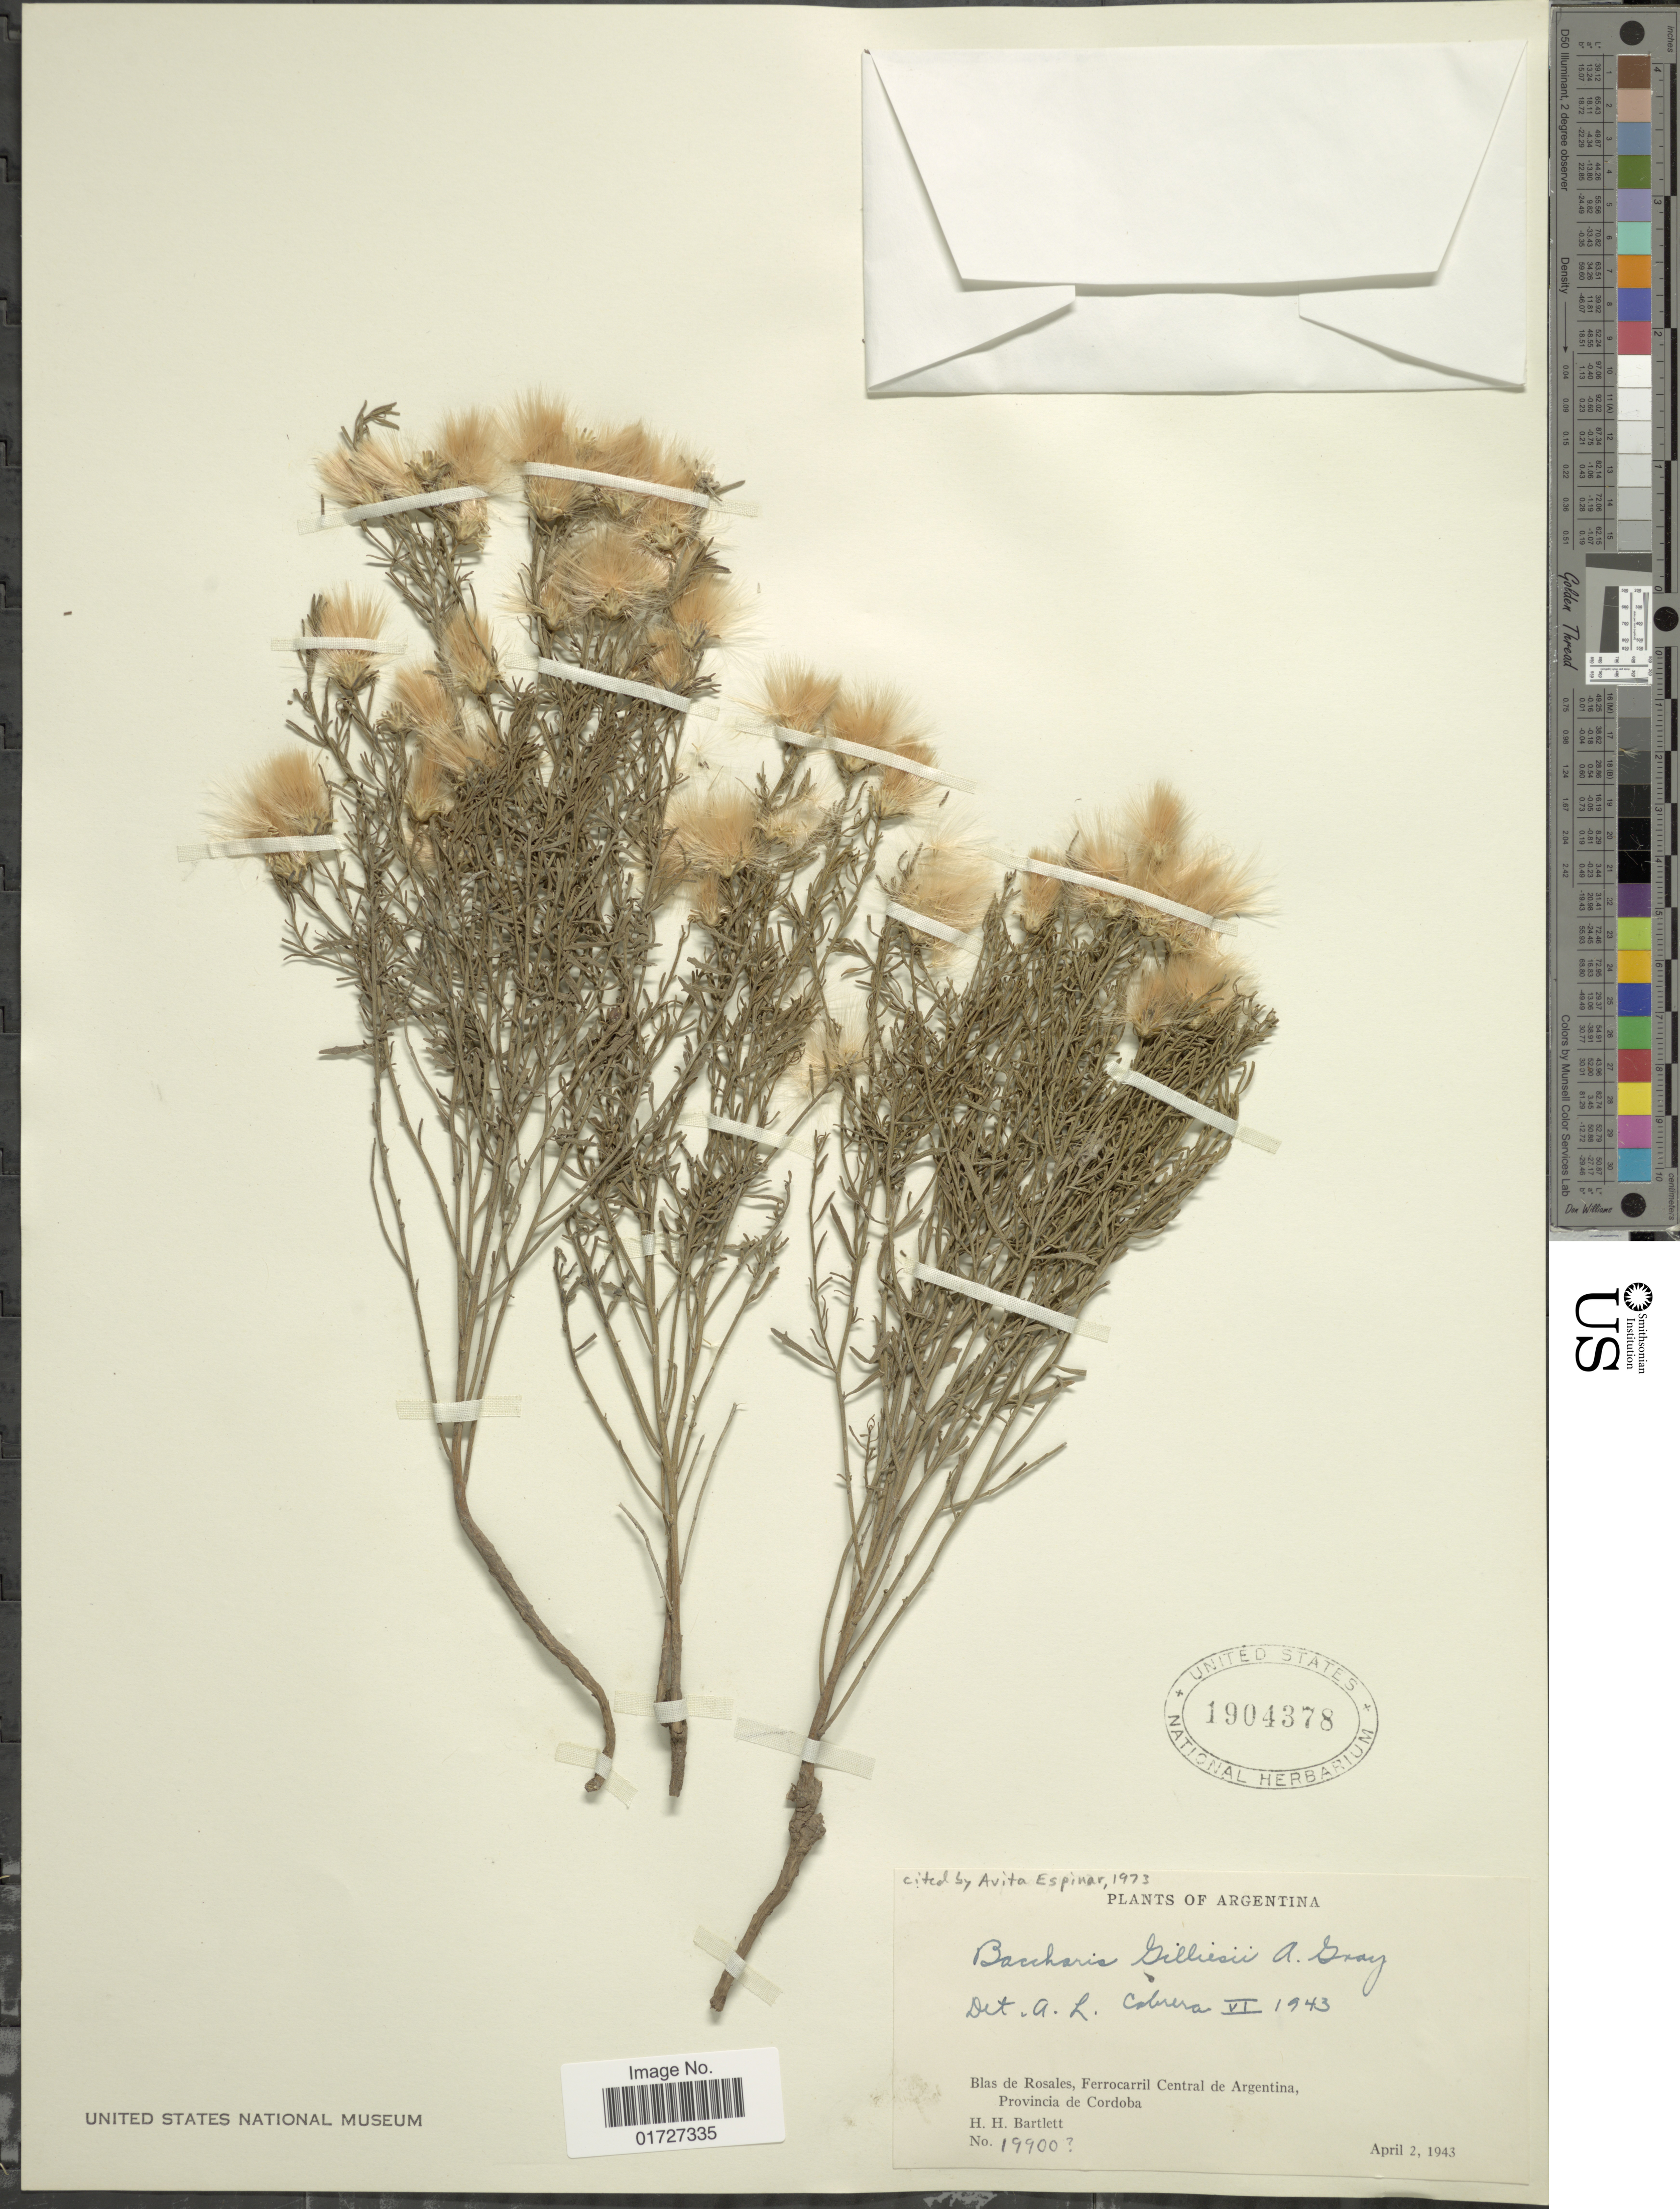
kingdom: Plantae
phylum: Tracheophyta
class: Magnoliopsida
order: Asterales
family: Asteraceae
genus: Baccharis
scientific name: Baccharis gilliesii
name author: A. Gray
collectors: H. H. Bartlett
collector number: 199003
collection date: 1943-04-02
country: Argentina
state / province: Cordoba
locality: Blas de Rosales, Ferrocarril Central de Argentina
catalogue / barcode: US 1904378